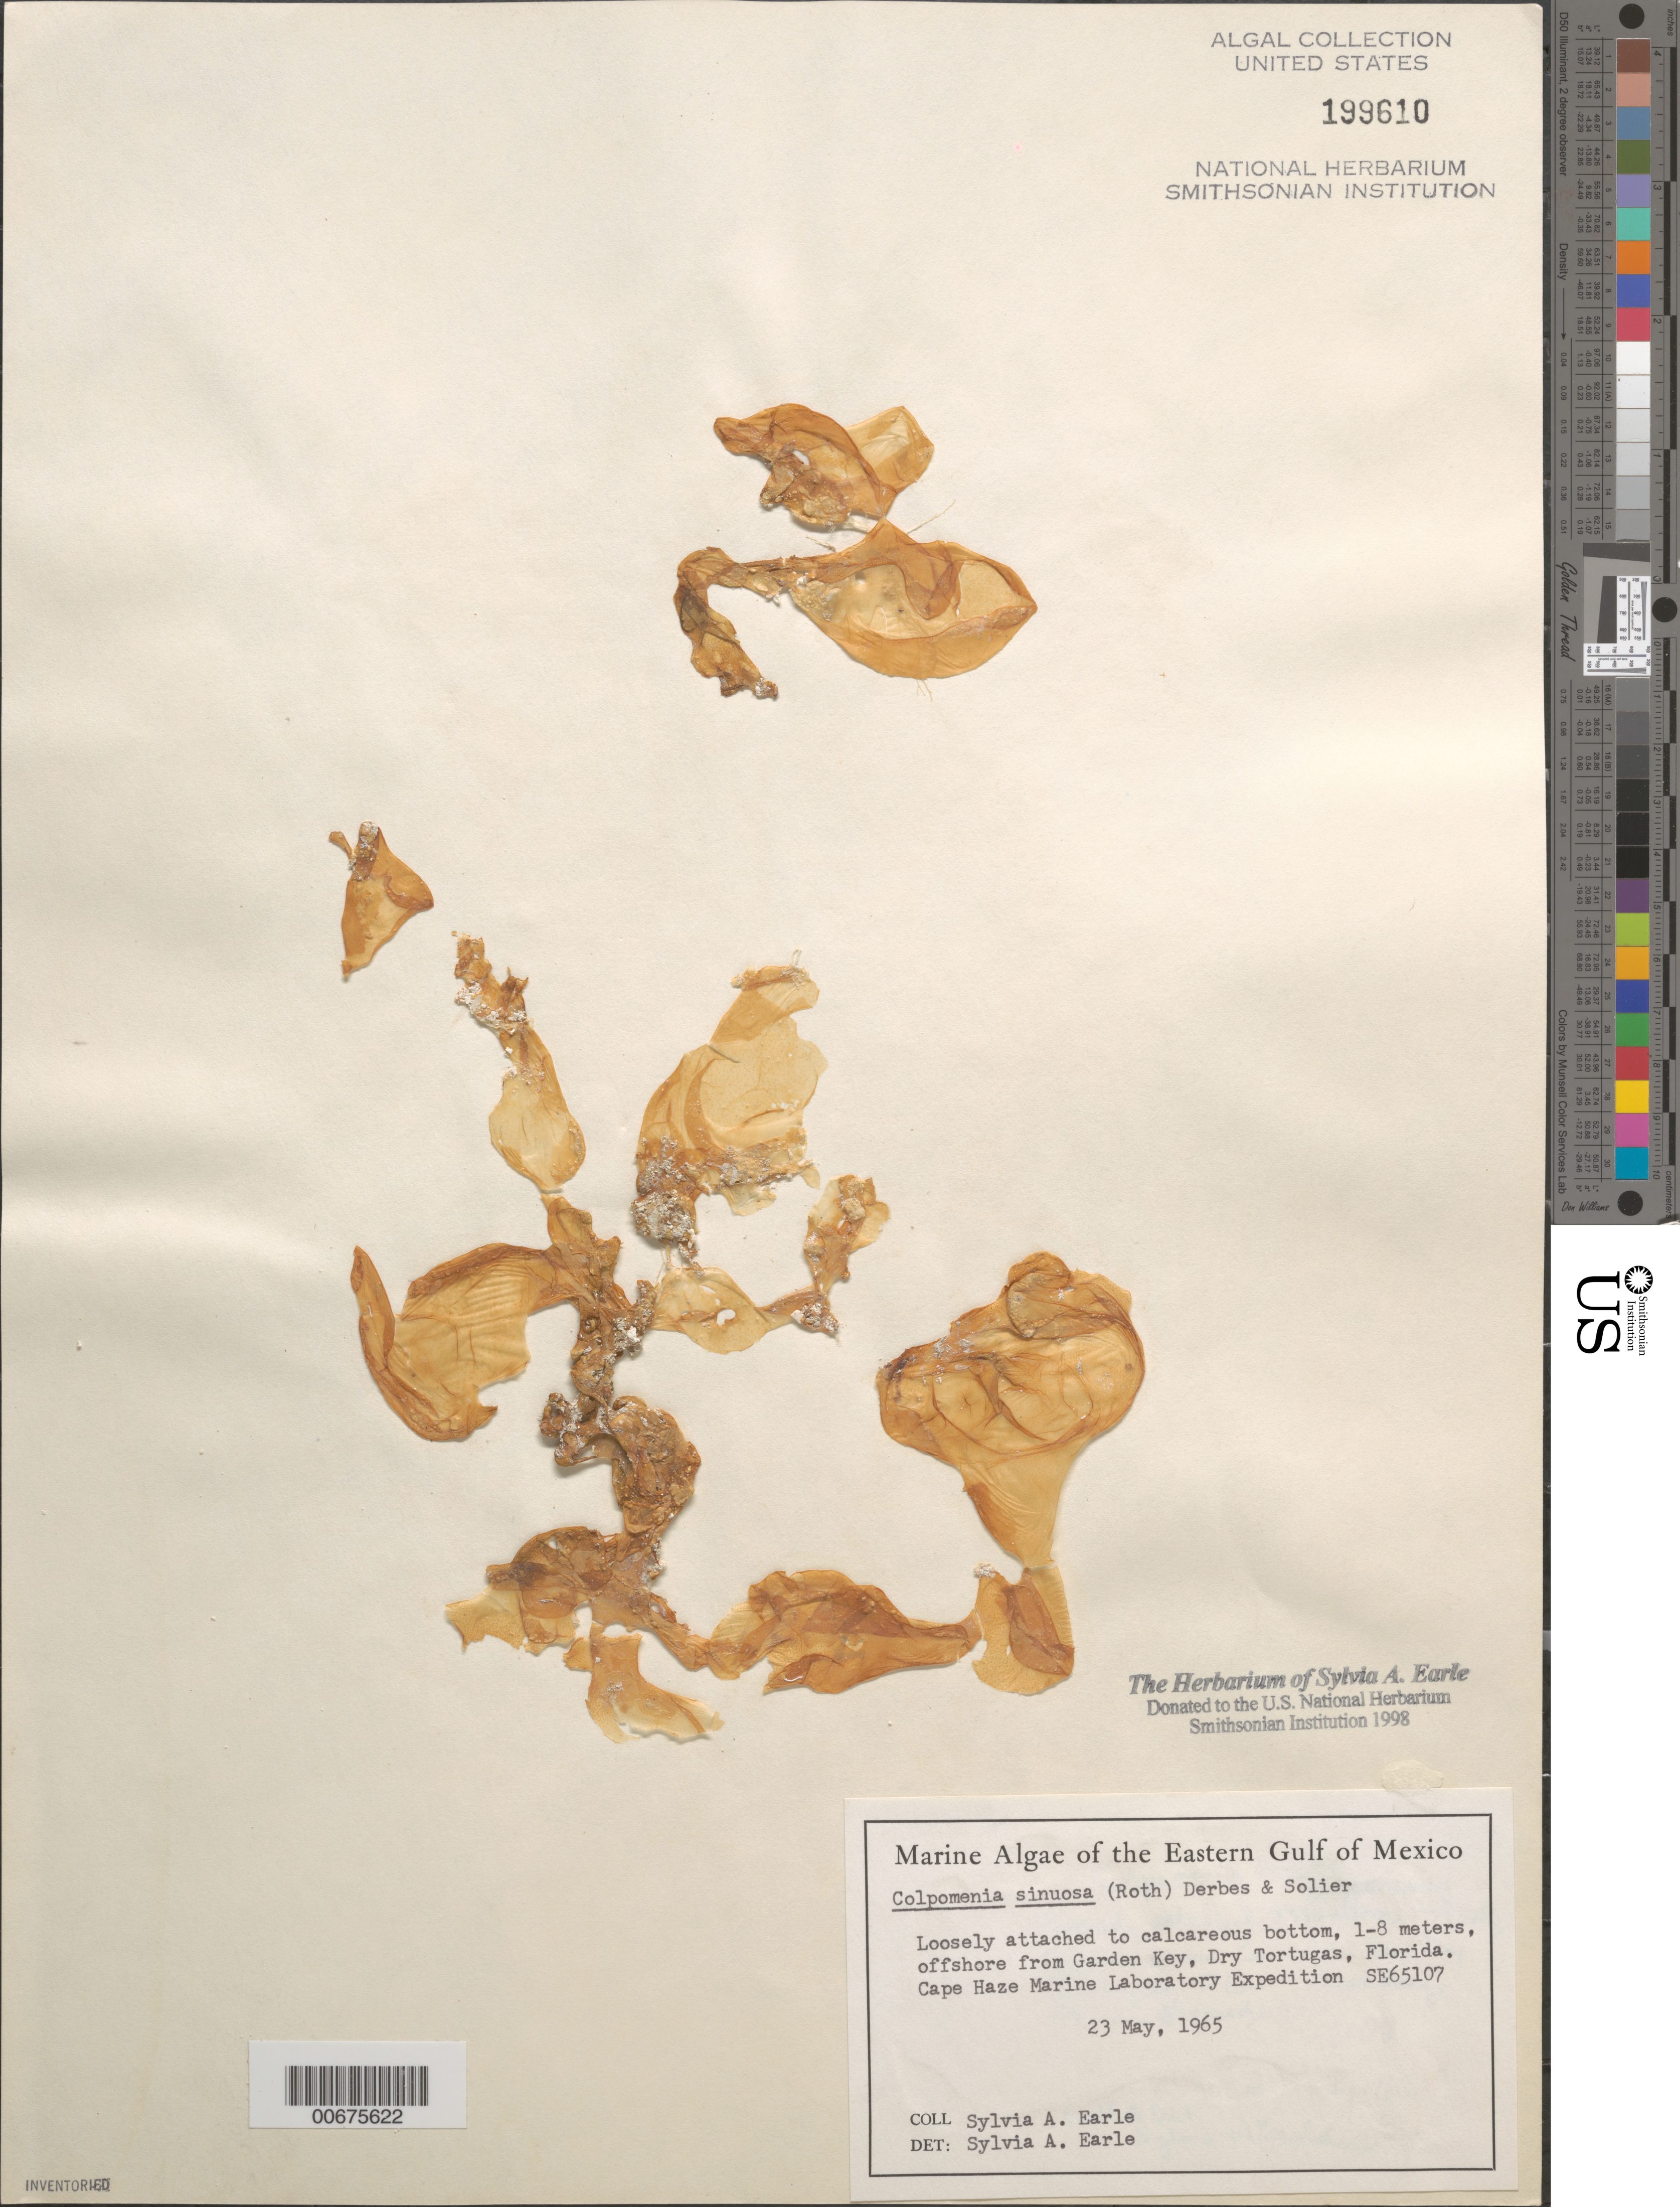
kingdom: Chromista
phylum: Ochrophyta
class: Phaeophyceae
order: Scytosiphonales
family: Scytosiphonaceae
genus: Colpomenia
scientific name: Colpomenia sinuosa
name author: (K. Mert. ex Roth) Derbes & Solier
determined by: Earle, S. A.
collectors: S. A. Earle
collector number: Se 65107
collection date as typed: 23 May 1965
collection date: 1965-05-23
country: United States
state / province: Florida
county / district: Monroe County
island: Dry Tortugas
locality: Off Garden Key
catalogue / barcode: US 199610